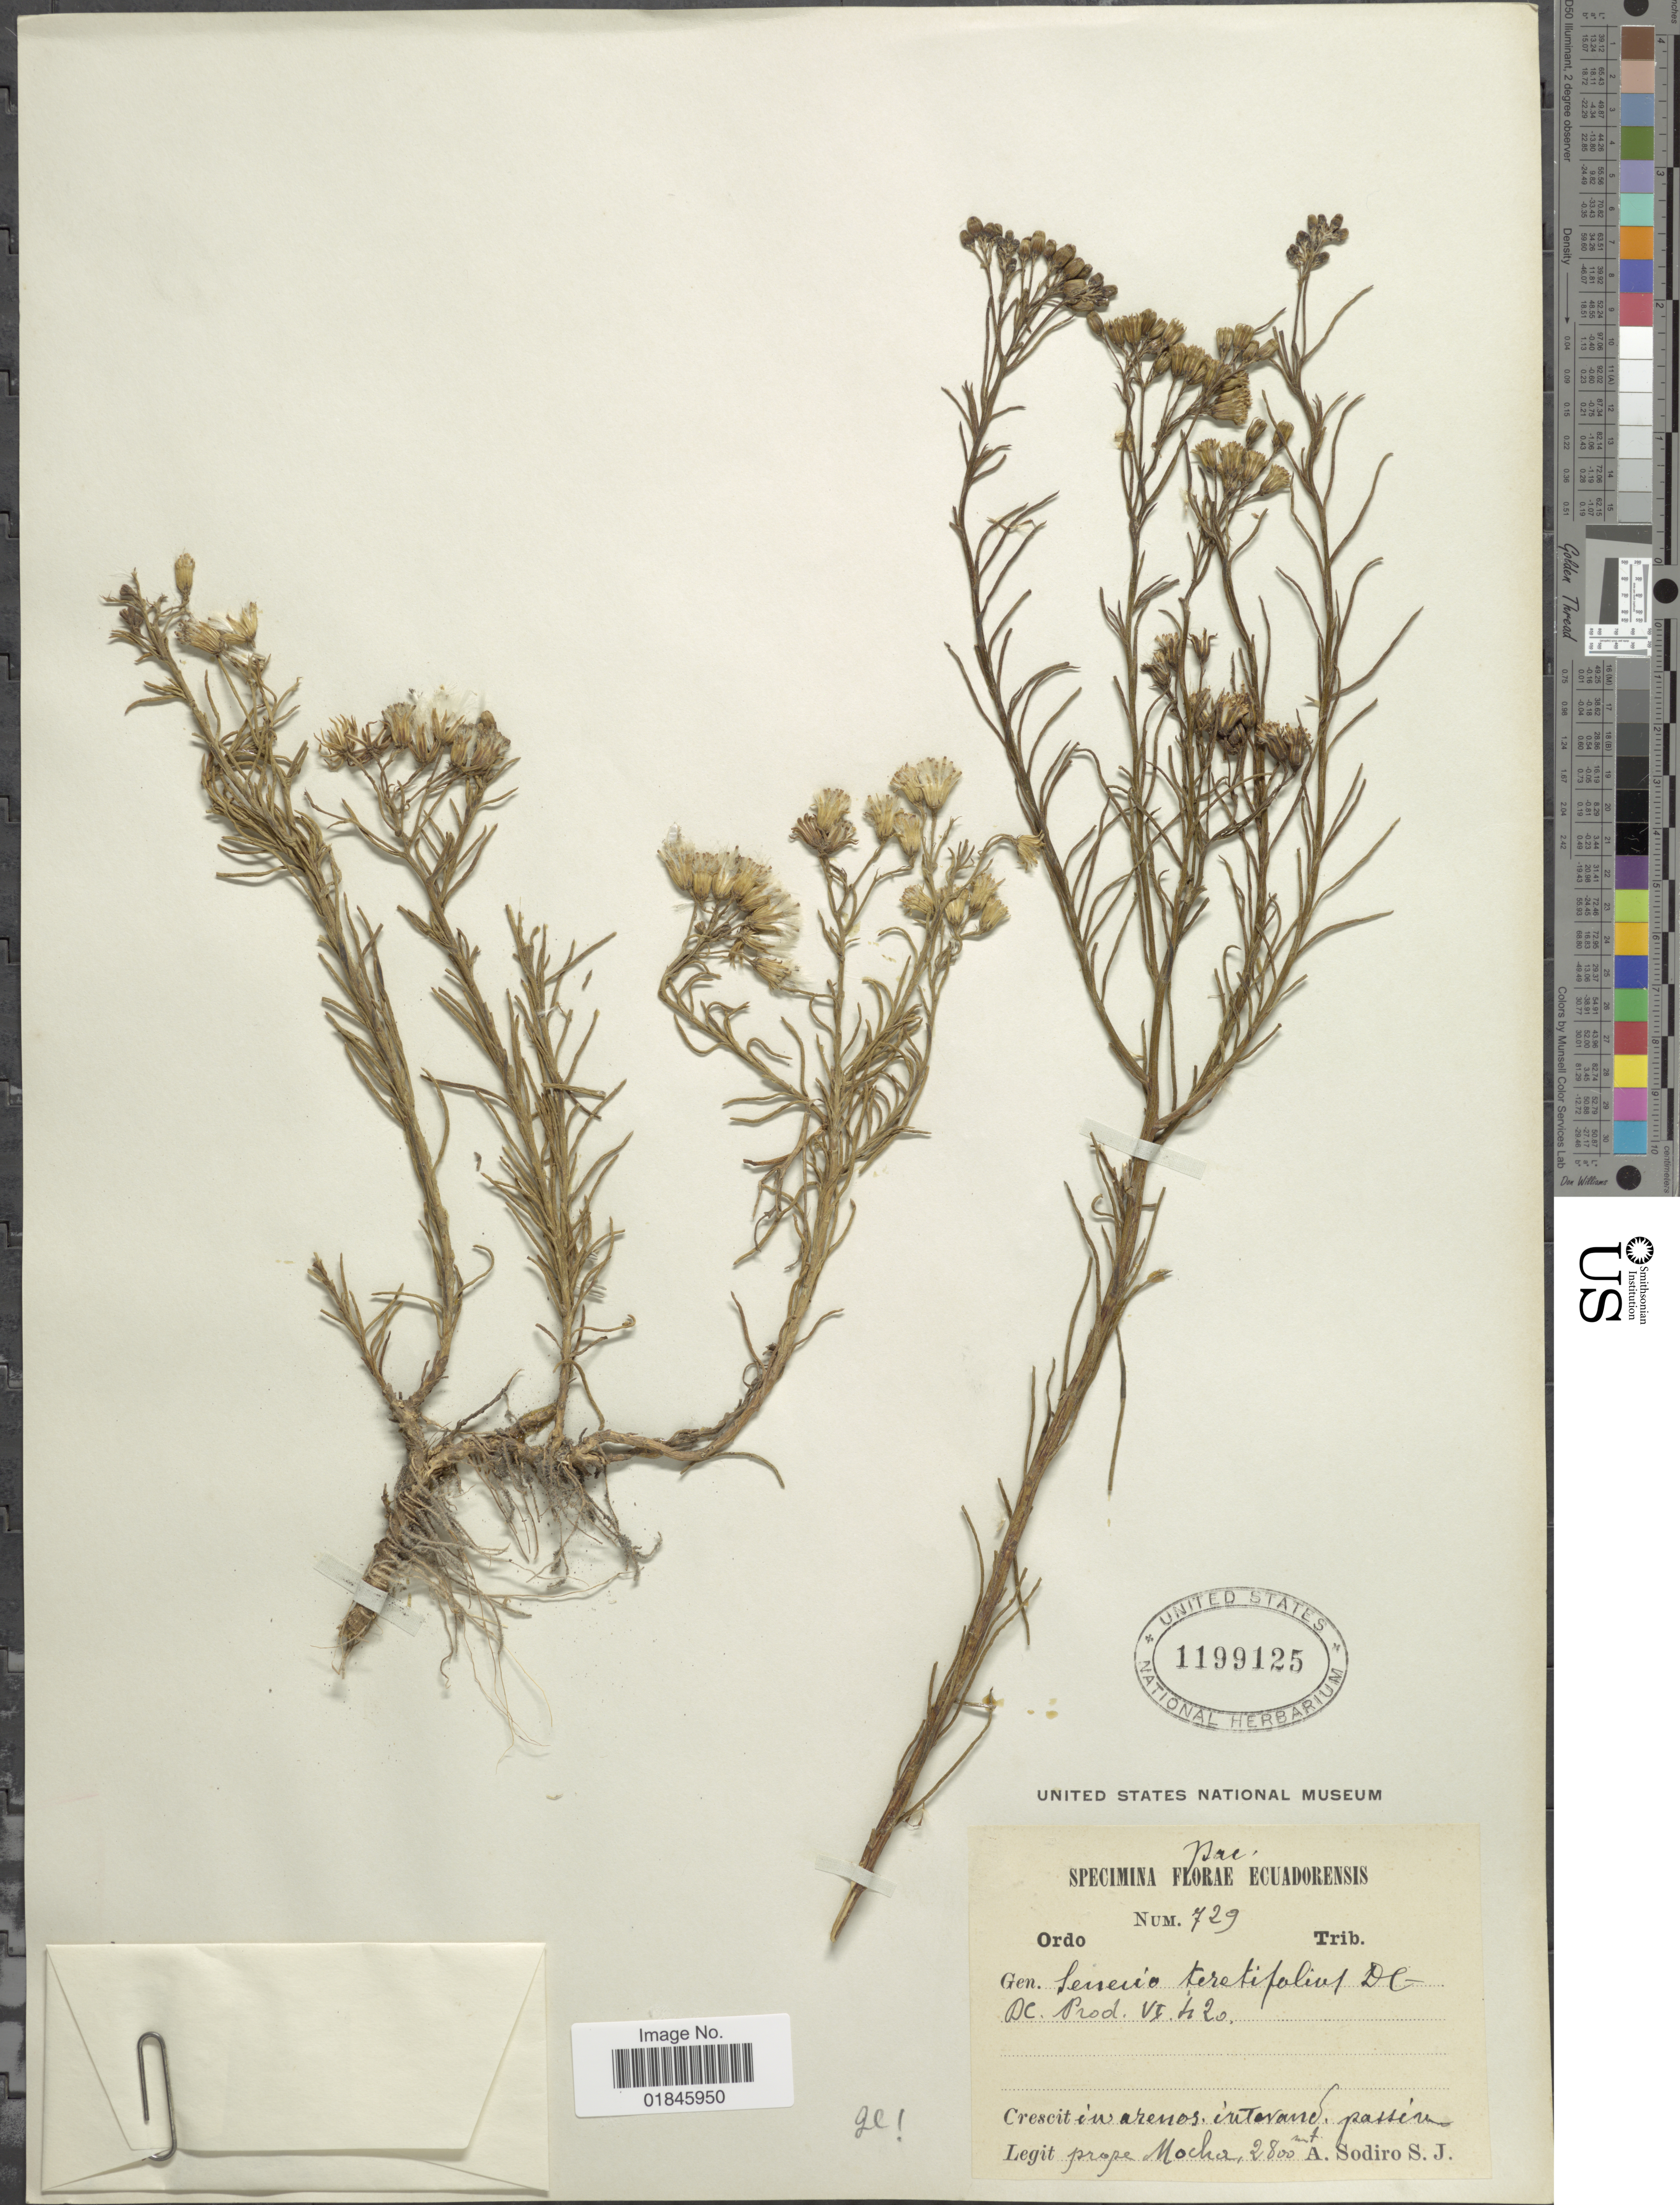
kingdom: Plantae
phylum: Tracheophyta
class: Magnoliopsida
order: Asterales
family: Asteraceae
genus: Pentacalia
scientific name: Pentacalia teretifolia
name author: (Kunth) Cuatrec.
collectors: A. Sodiro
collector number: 729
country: Ecuador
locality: In arenos. interand. passim prope Mocha.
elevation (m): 2800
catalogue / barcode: US 1199125